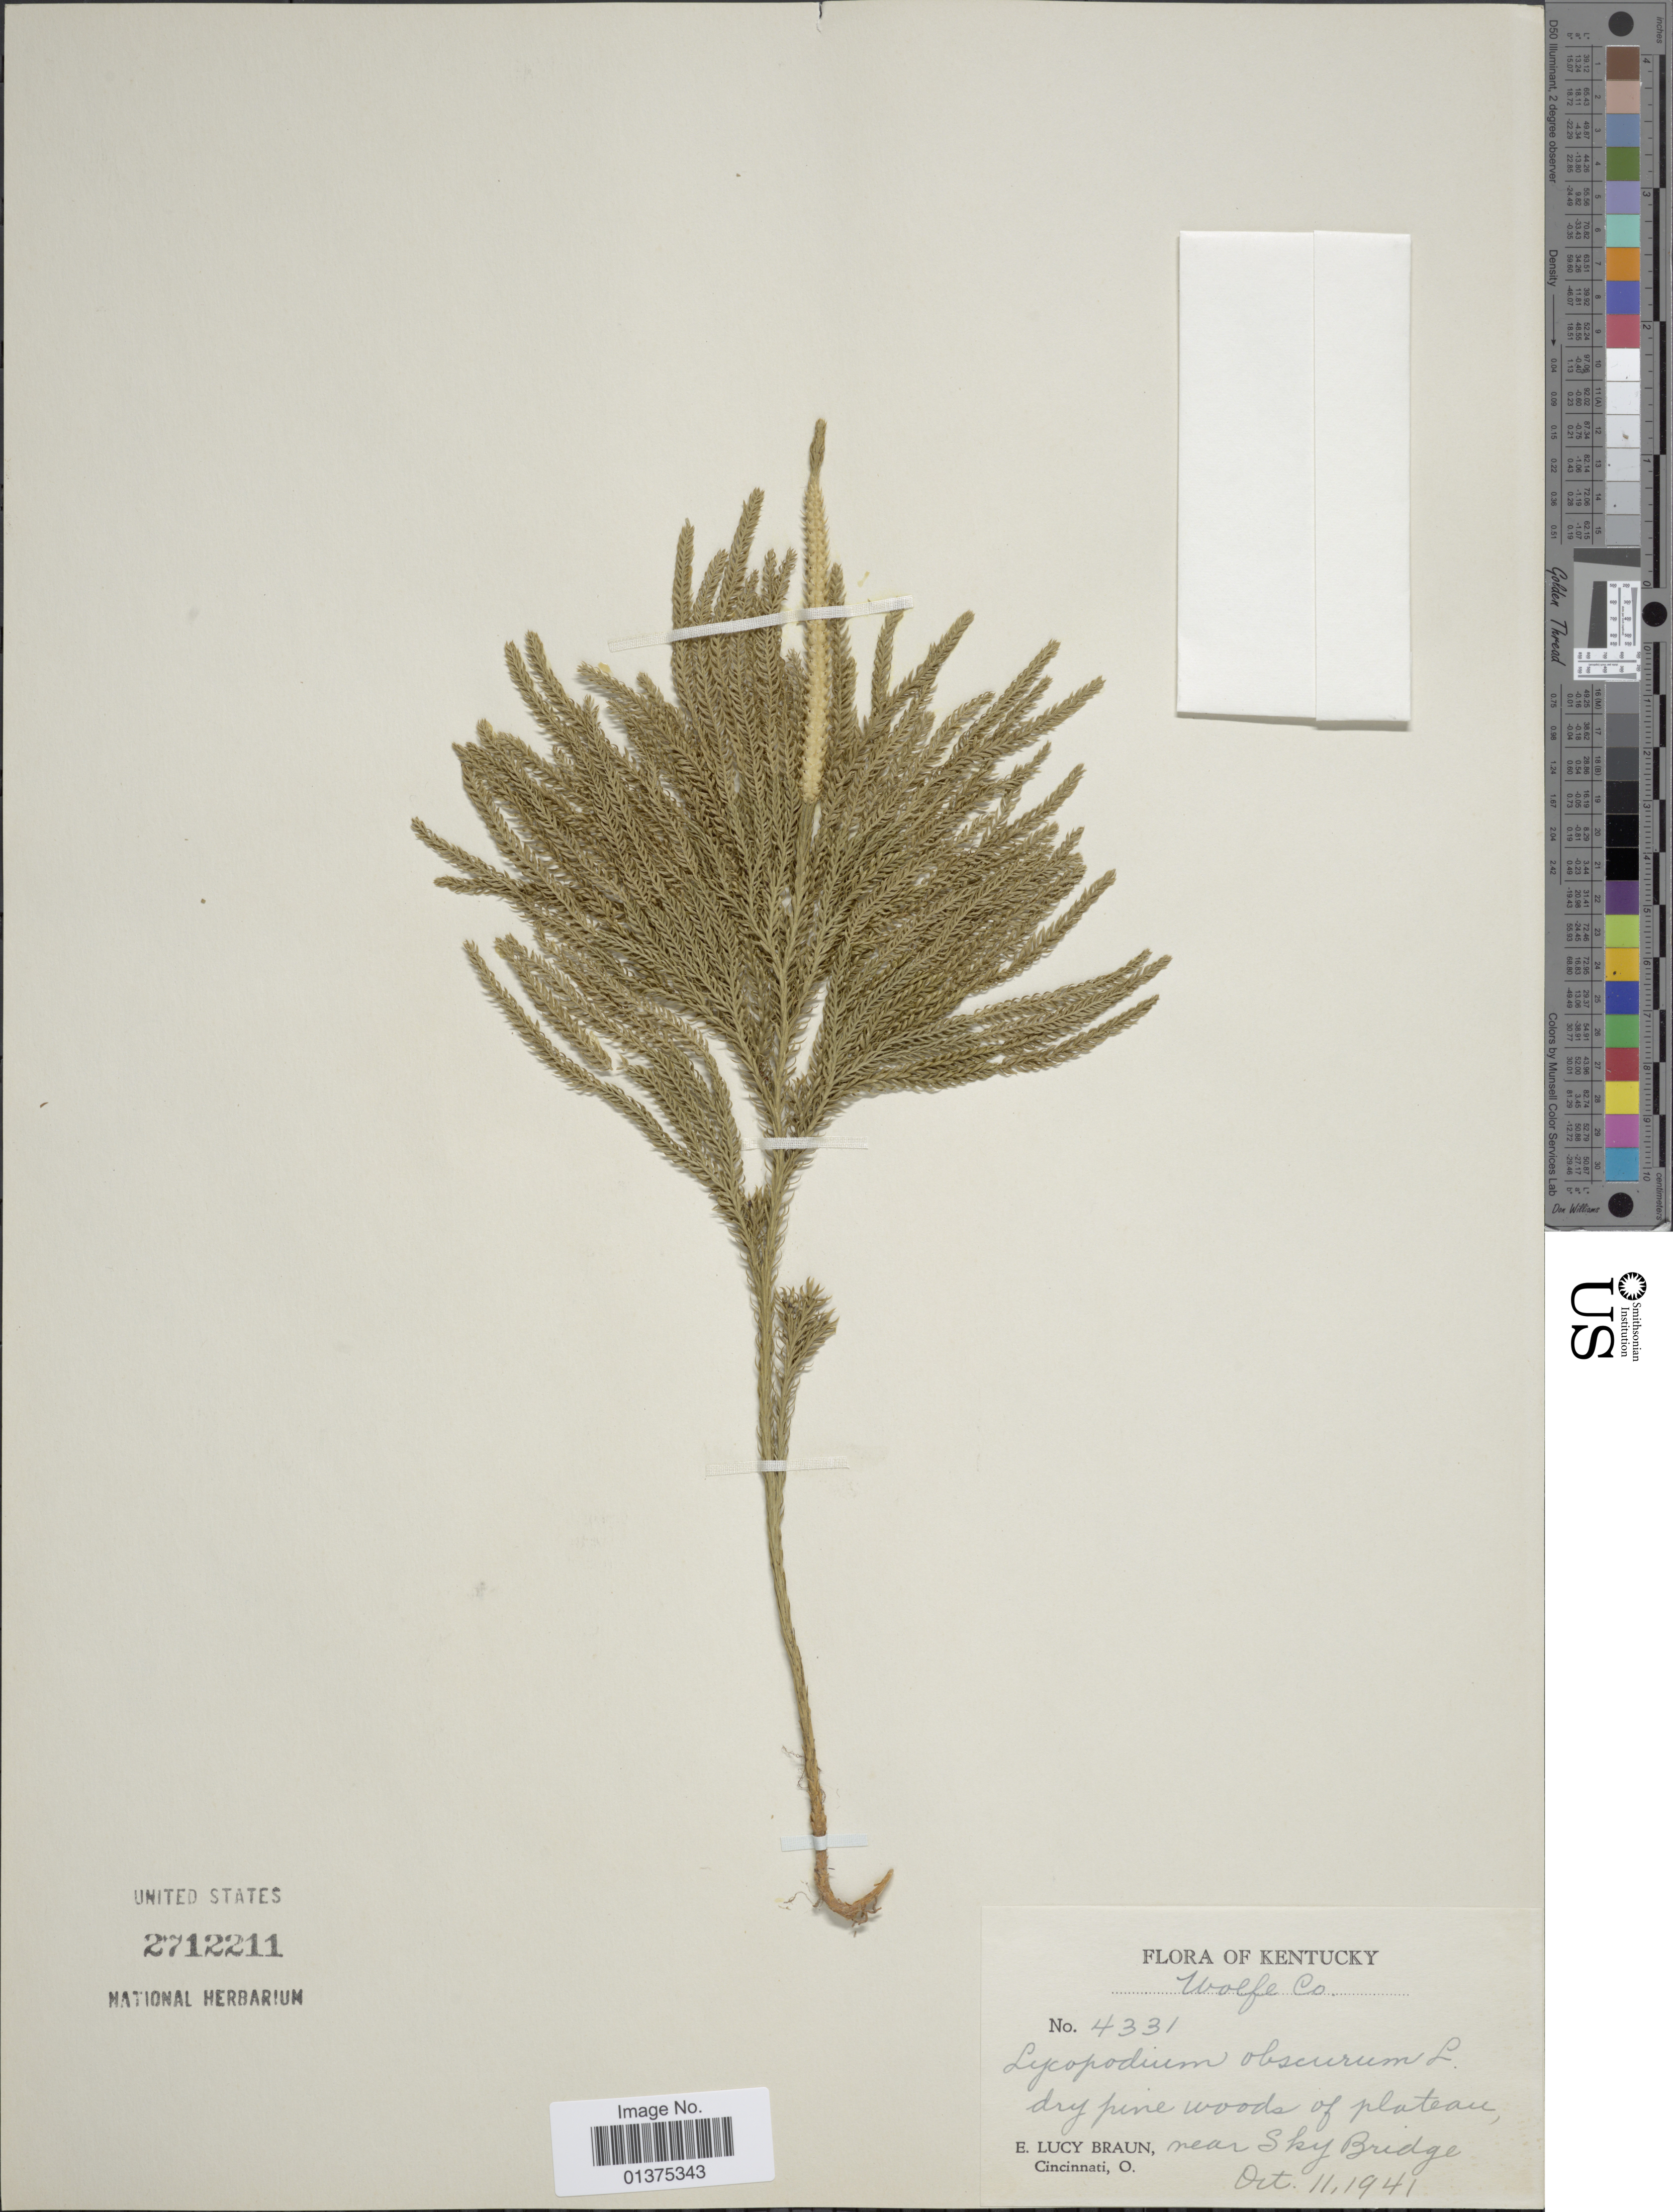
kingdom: Plantae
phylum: Tracheophyta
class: Lycopodiopsida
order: Lycopodiales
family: Lycopodiaceae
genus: Dendrolycopodium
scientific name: Dendrolycopodium obscurum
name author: (L.) A. Haines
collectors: E. L. Braun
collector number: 4331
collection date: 1941-10-11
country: United States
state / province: Kentucky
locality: Wolfe Co. Dry pine woods of plateau, near Sky Bridge.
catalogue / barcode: US 2712211